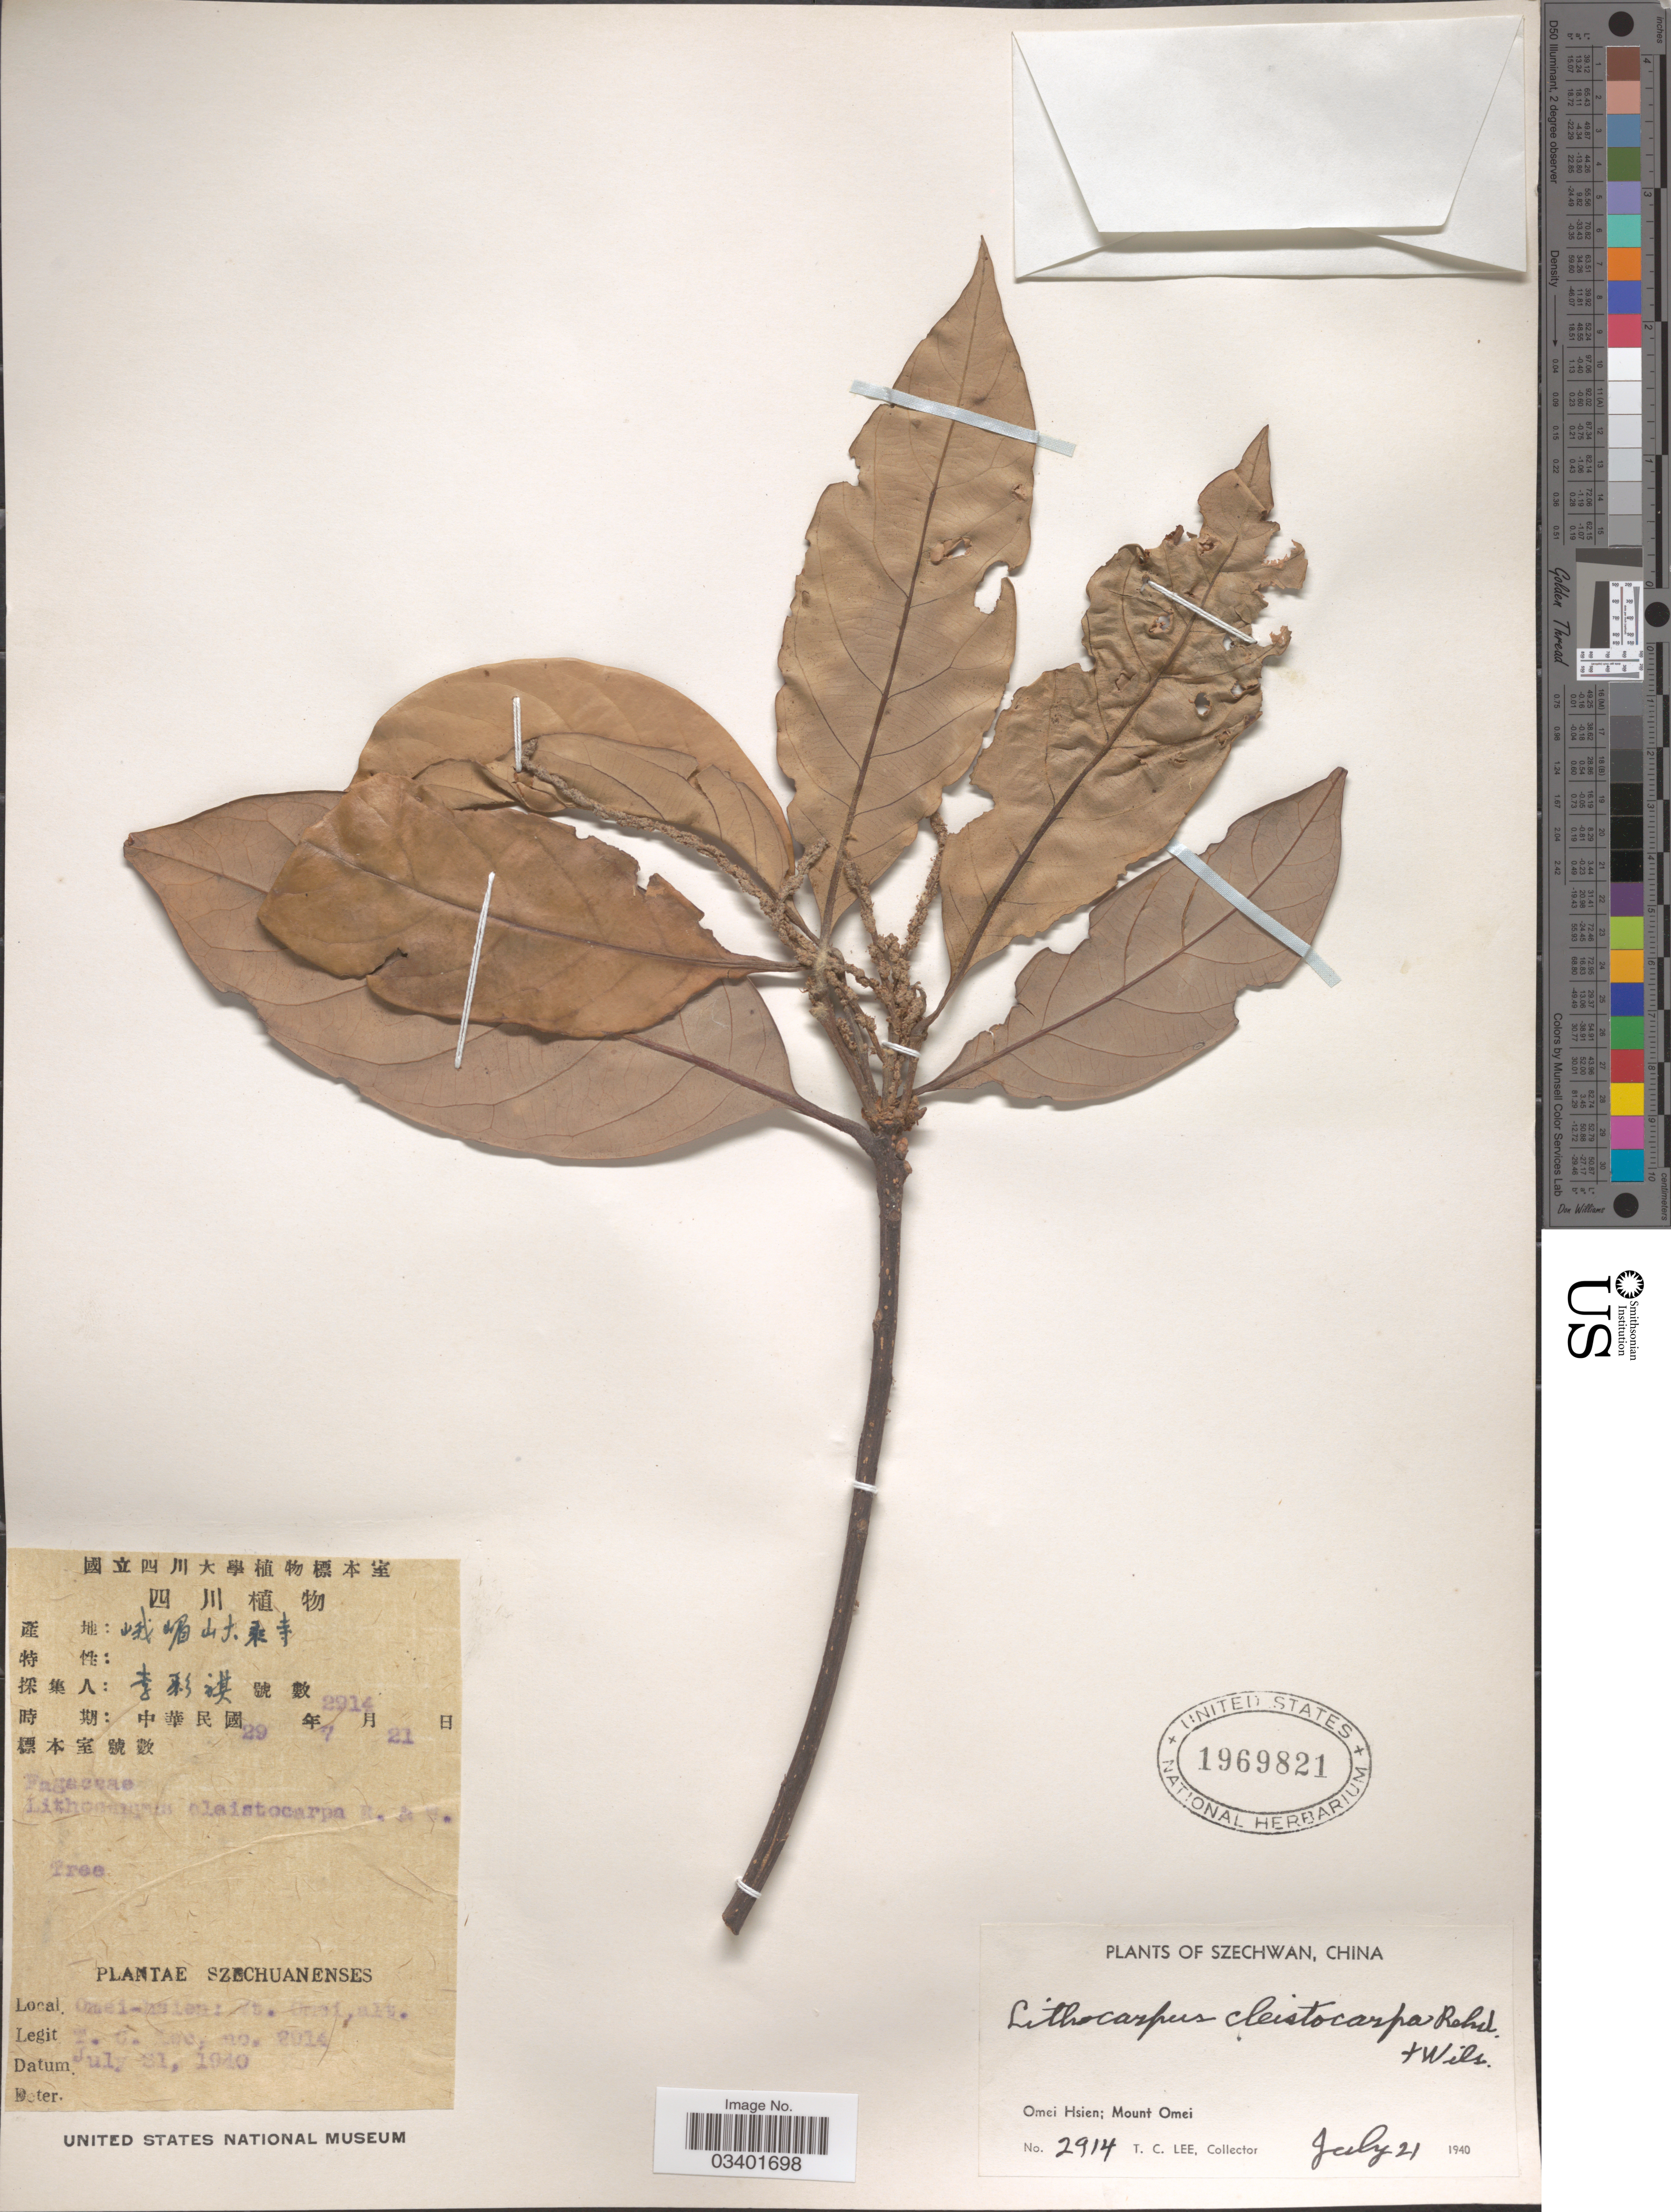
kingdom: Plantae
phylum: Tracheophyta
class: Magnoliopsida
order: Fagales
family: Fagaceae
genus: Lithocarpus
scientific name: Lithocarpus cleistocarpus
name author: (Seemen) Rehder & E.H. Wilson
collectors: T. Lee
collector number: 2914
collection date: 1940-07-21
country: China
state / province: Sichuan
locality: Szechwan, Omei Hsien; Mount Omei.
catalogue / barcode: US 1969821